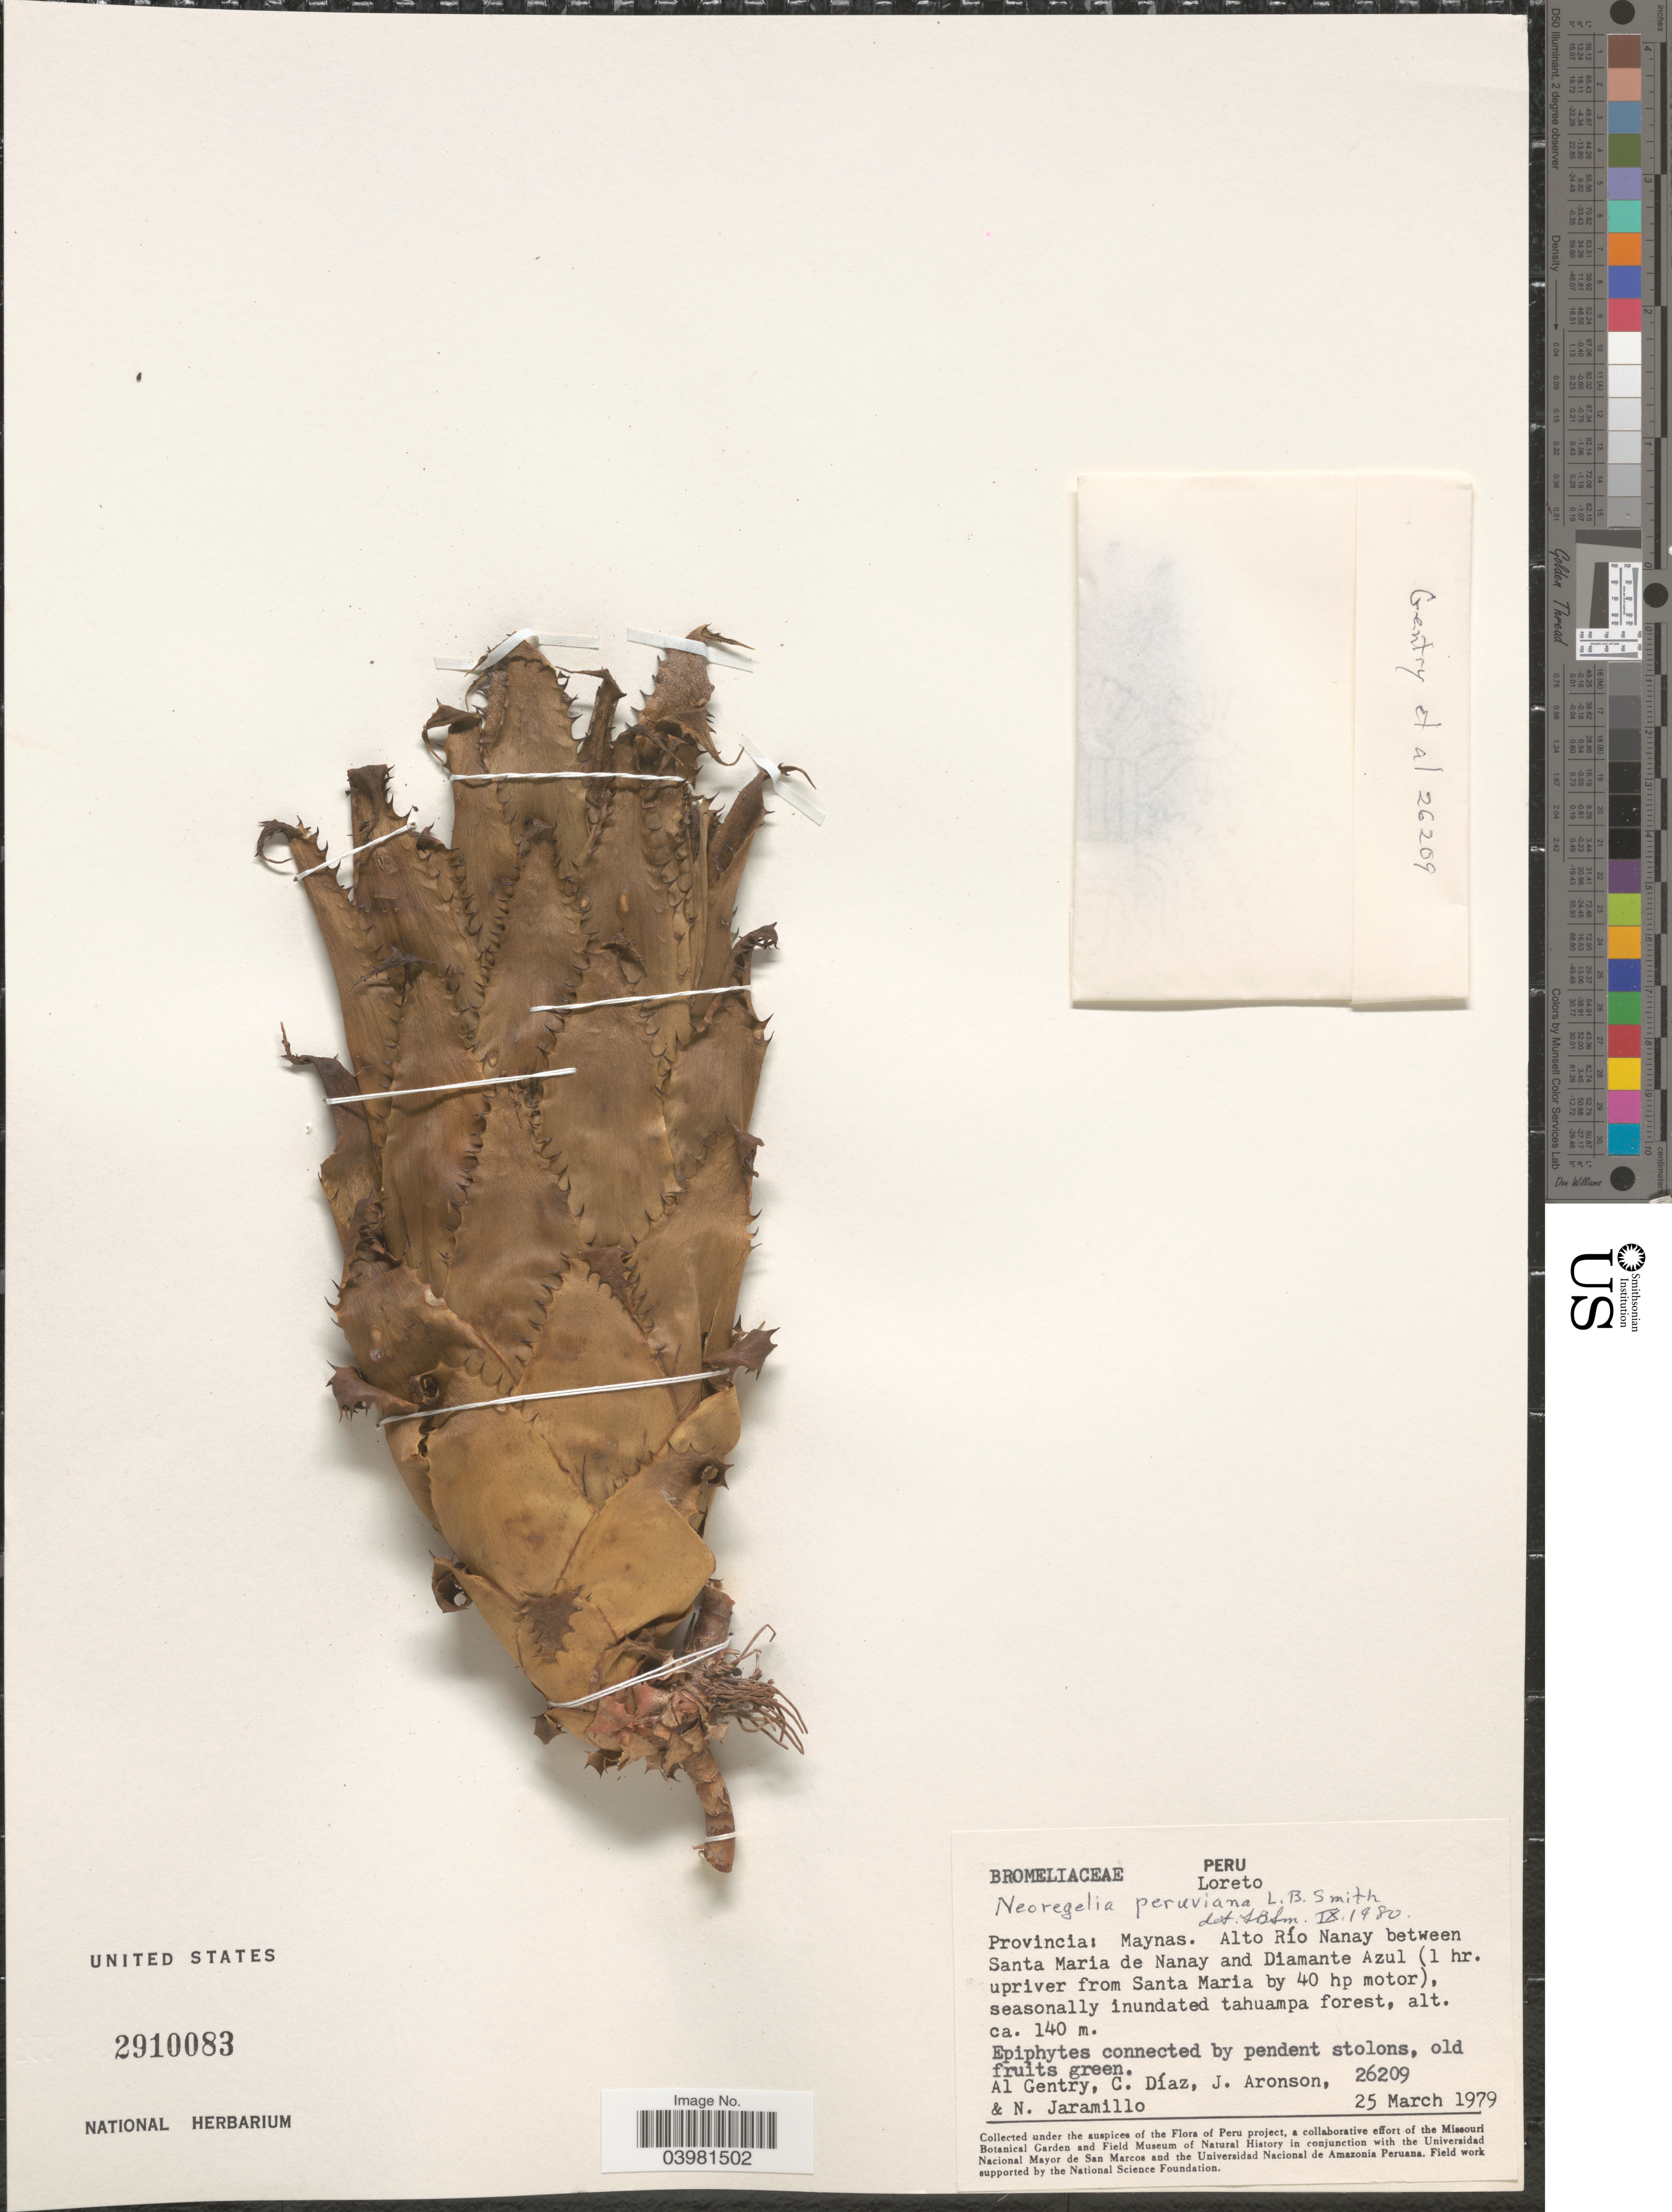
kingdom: Plantae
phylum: Tracheophyta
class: Liliopsida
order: Poales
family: Bromeliaceae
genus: Neoregelia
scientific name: Neoregelia peruviana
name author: L.B. Sm.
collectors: A. H. Gentry, C. Díaz, J. Aronson & N. Jaramillo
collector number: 26209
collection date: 1979-03-25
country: Peru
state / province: Loreto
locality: Provincia: Maynas. Alto Río Nanay between Santa Maria de Nanay and Diamante Azul (1 hr. upriver from Santa Maria by 40 hp motor).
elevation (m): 140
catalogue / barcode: US 2910083